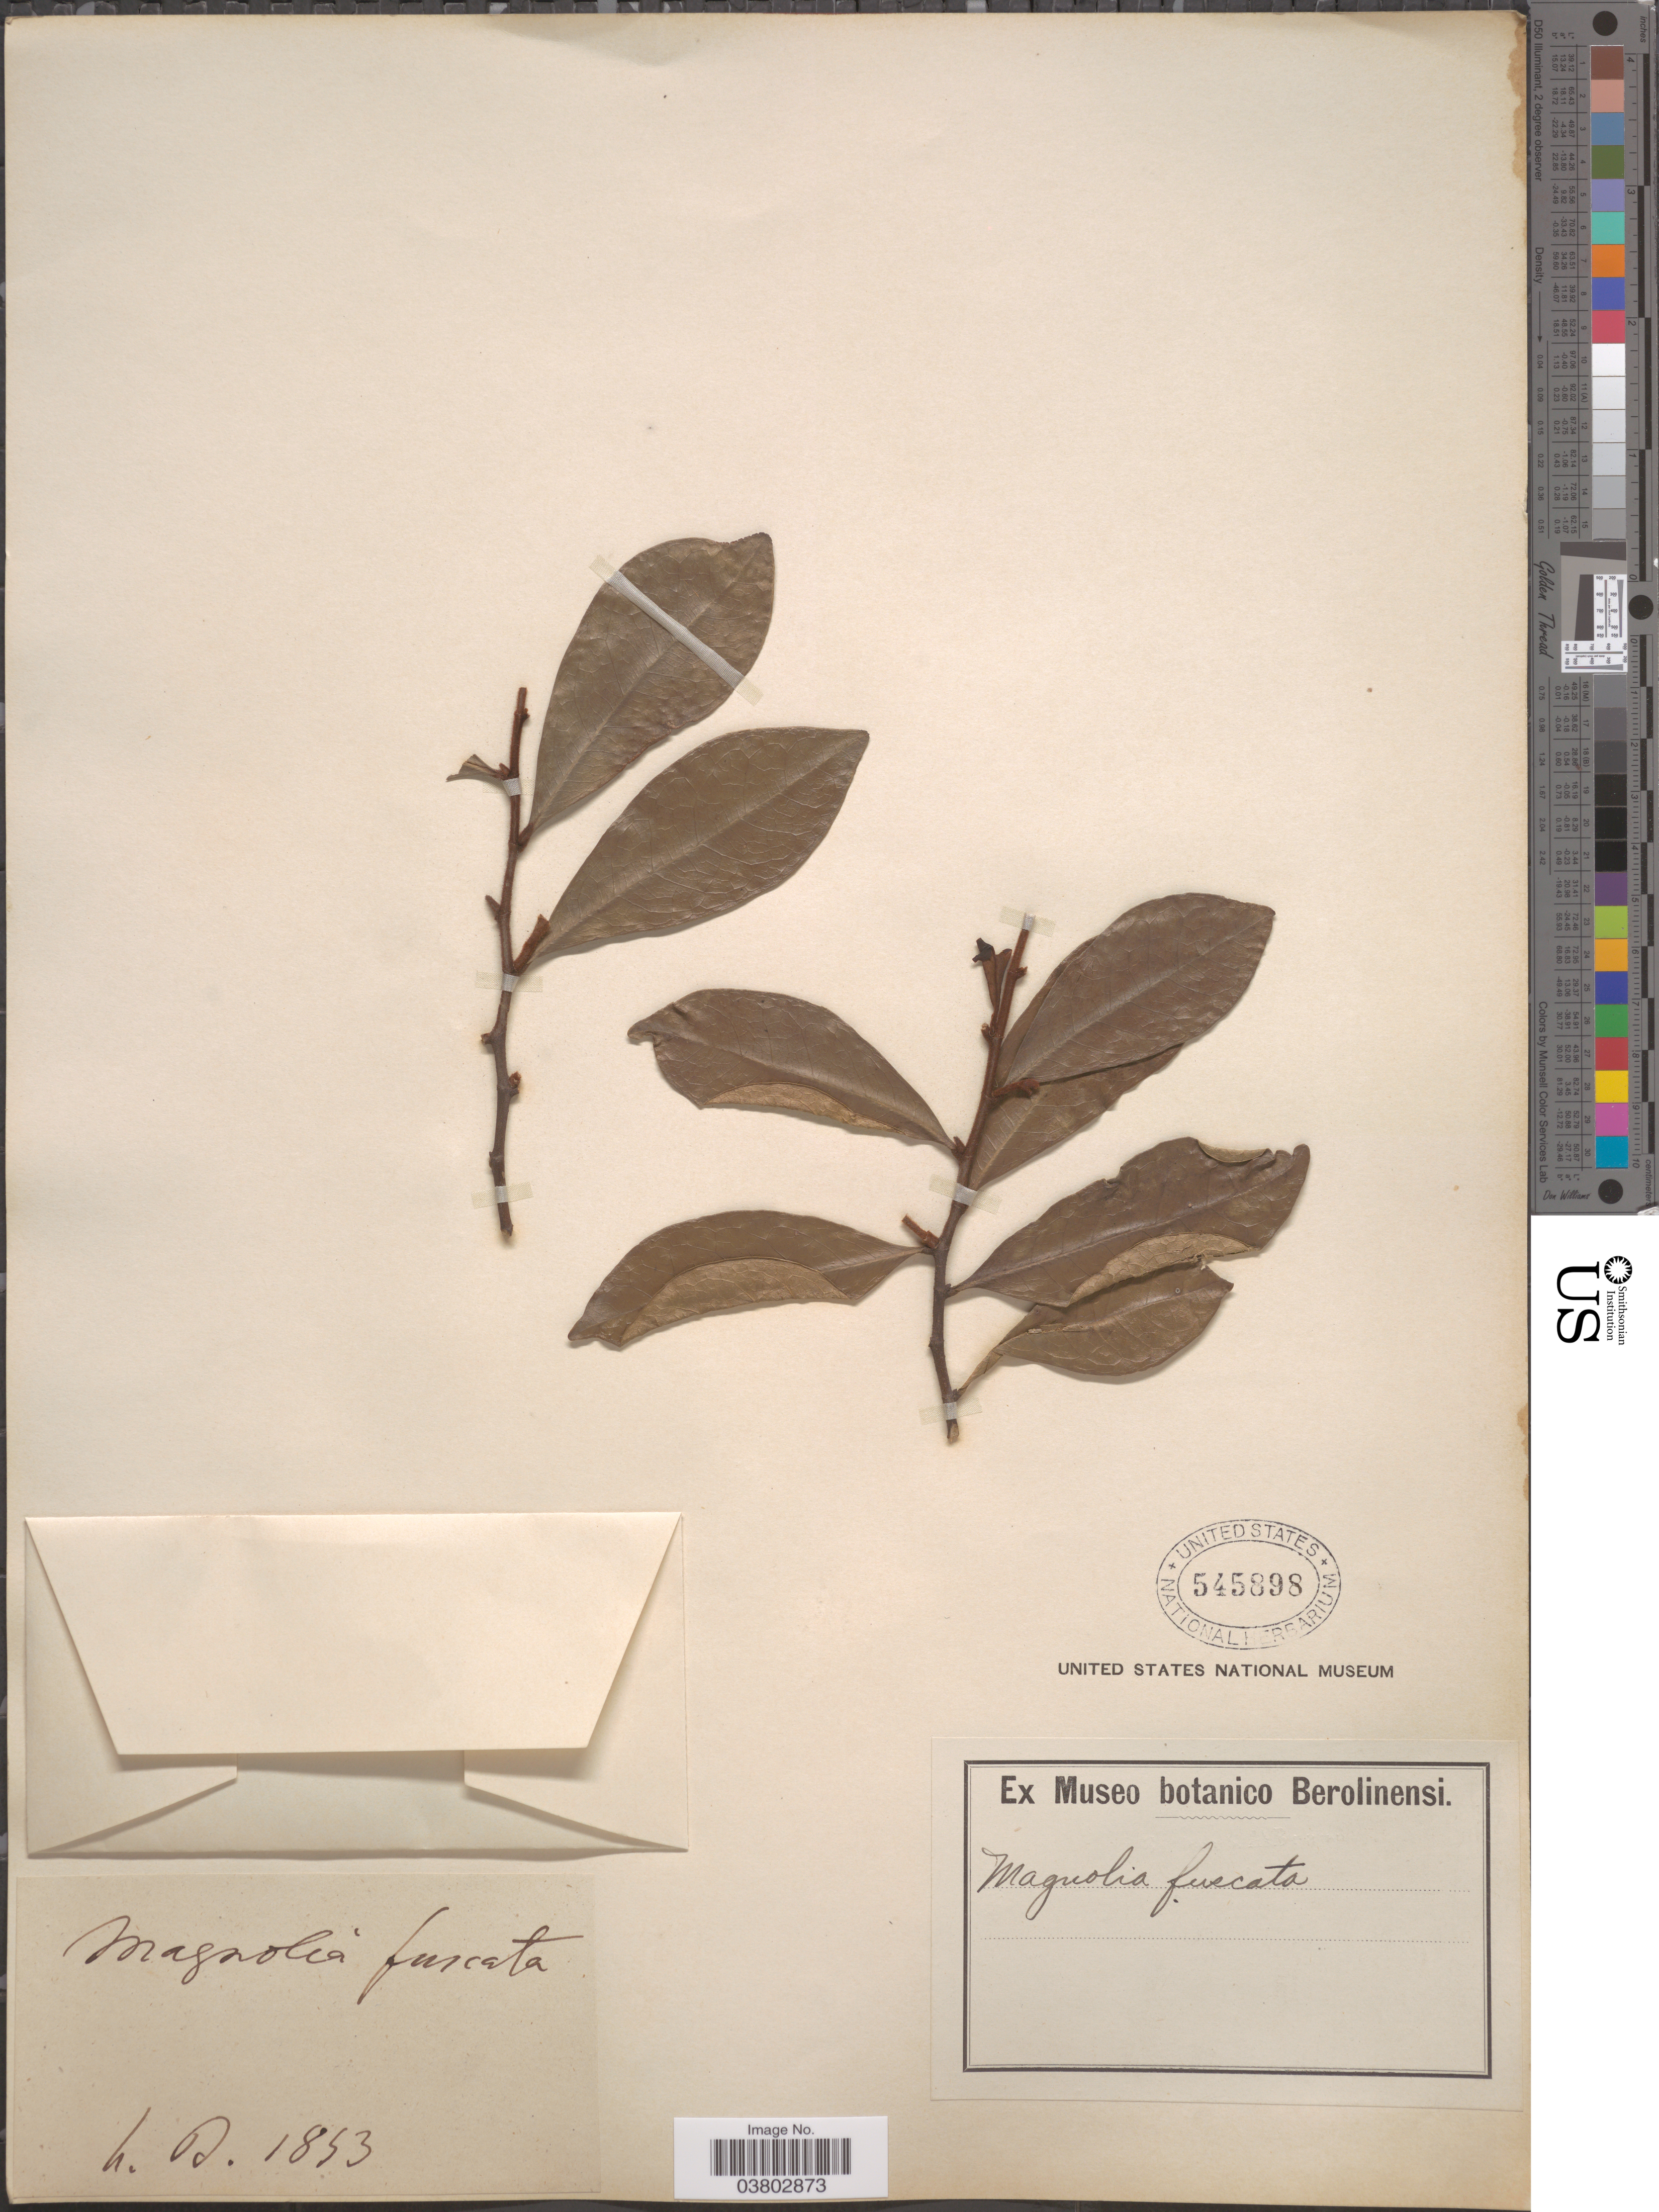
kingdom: Plantae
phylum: Tracheophyta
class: Magnoliopsida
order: Magnoliales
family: Magnoliaceae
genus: Magnolia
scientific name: Magnolia fuscata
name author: Andrews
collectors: L. D.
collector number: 1853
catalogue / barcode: US 545898